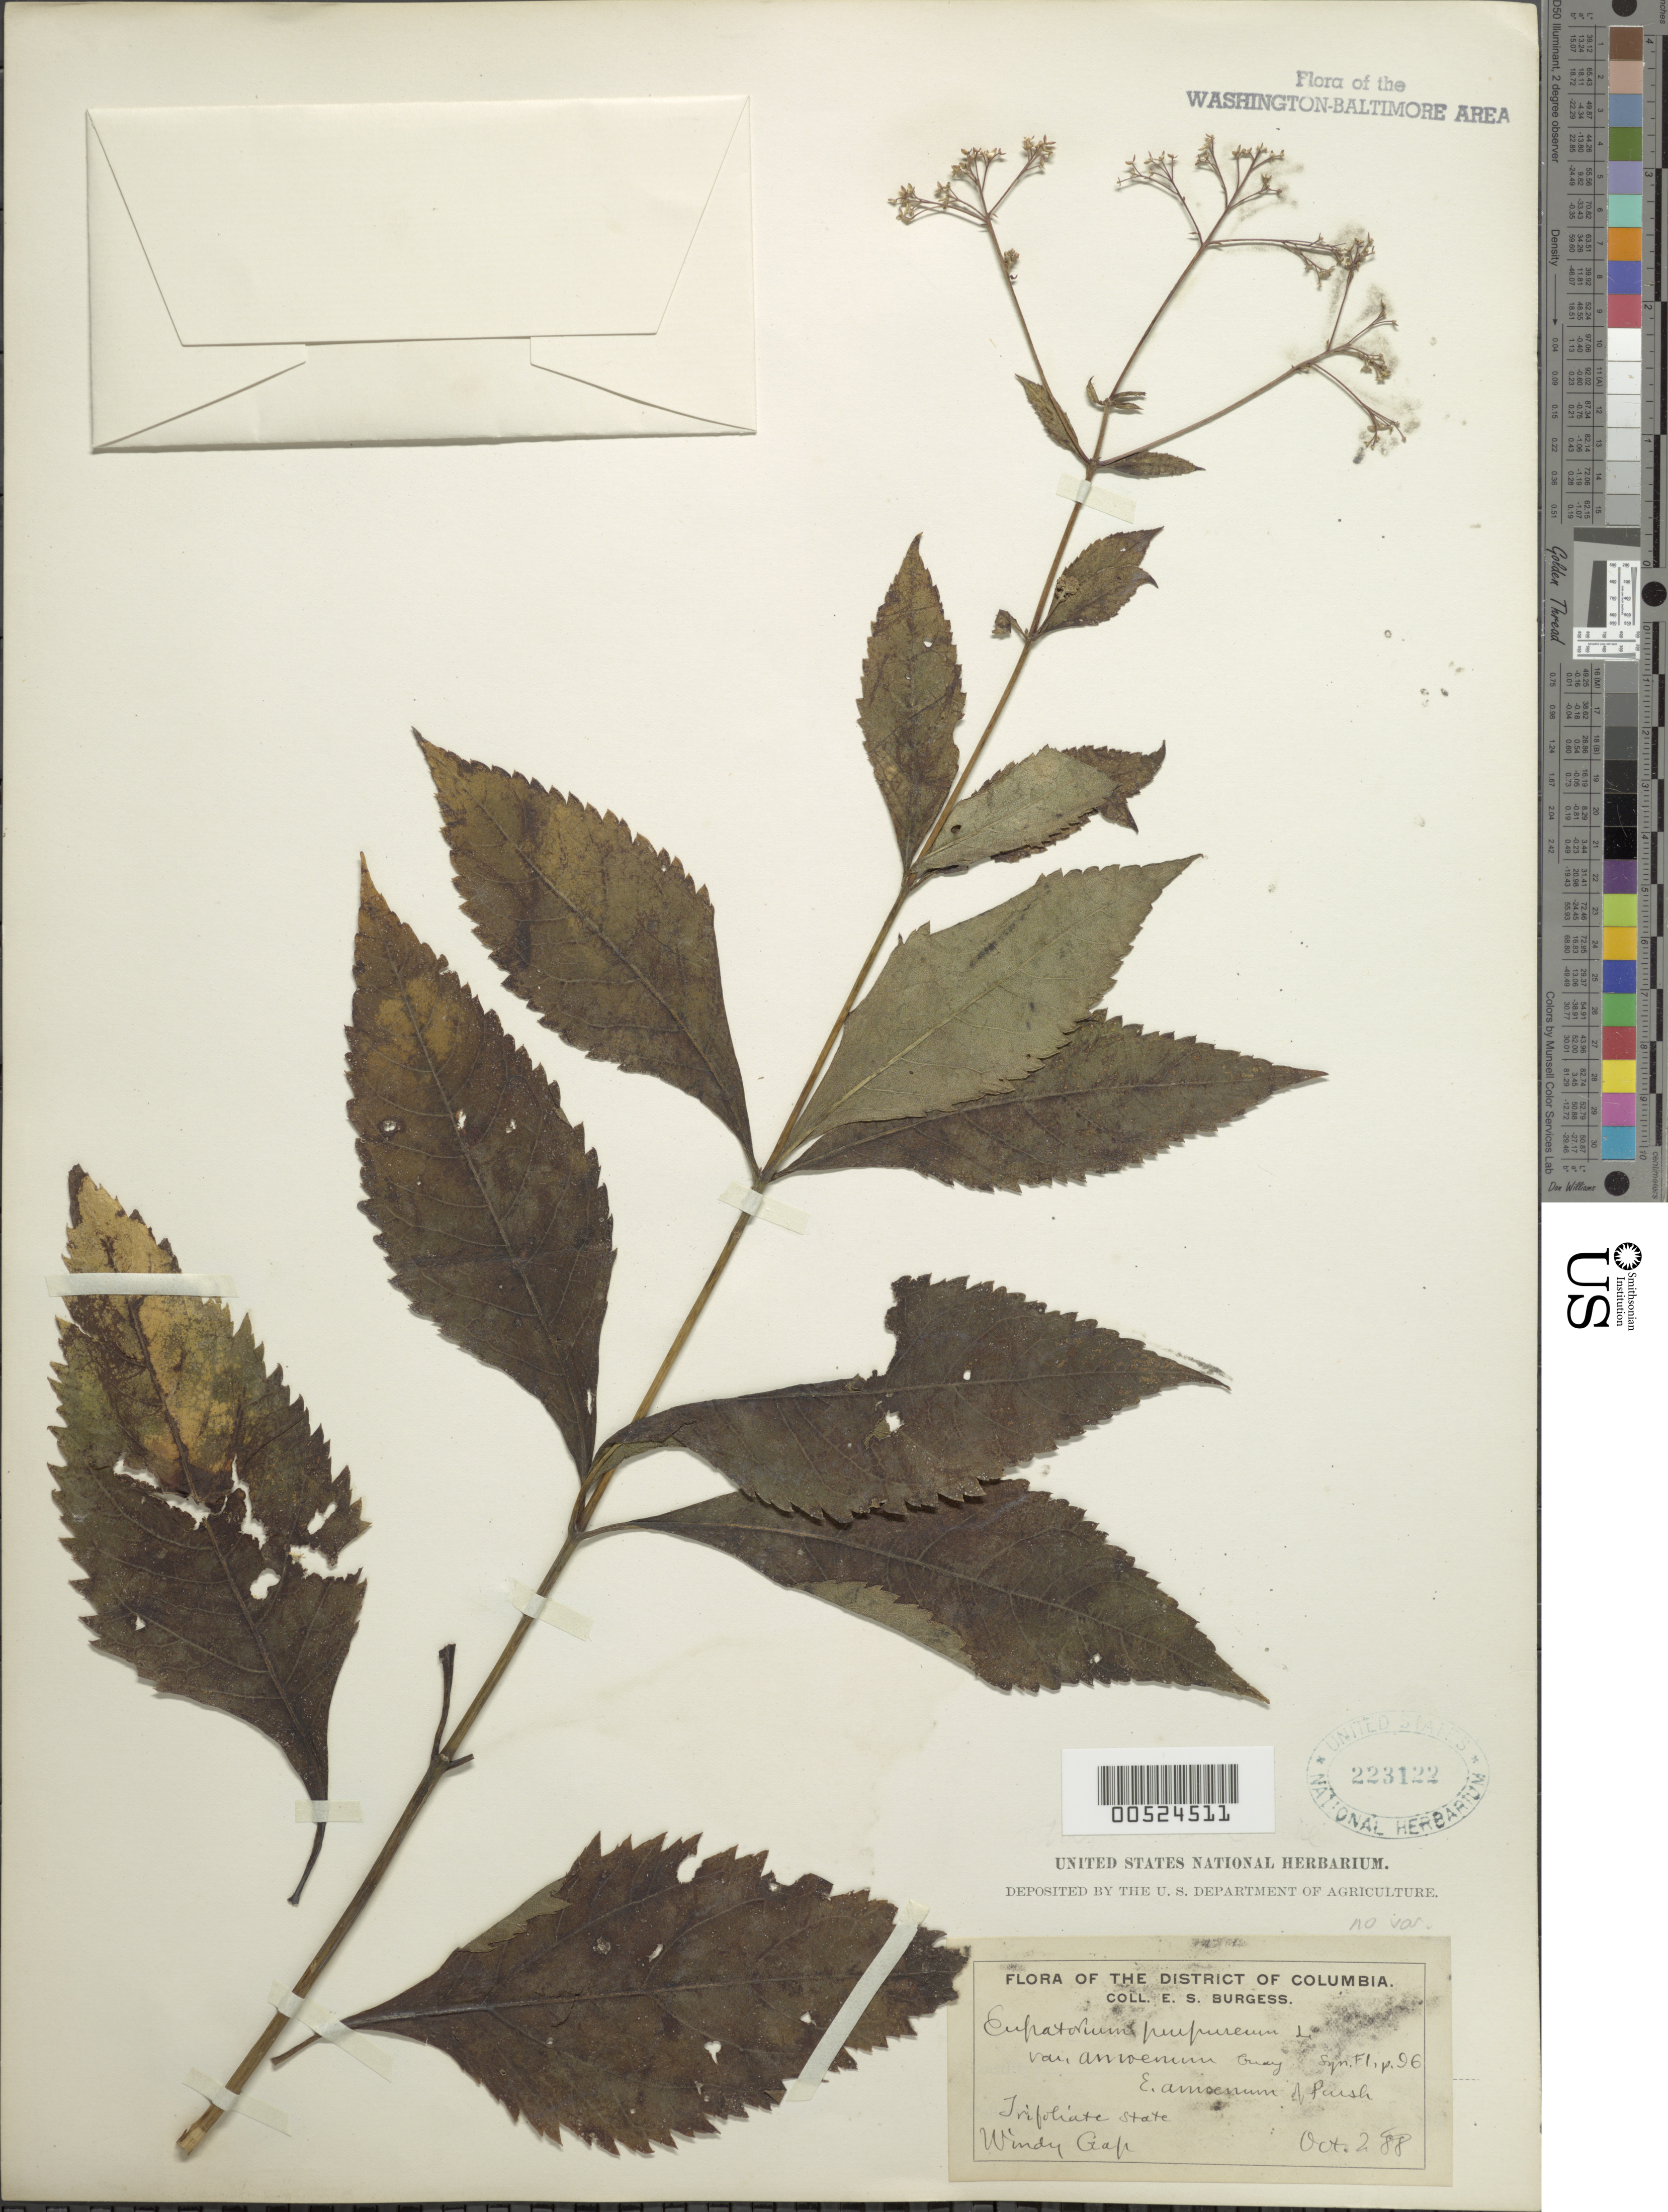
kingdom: Plantae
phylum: Tracheophyta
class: Magnoliopsida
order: Asterales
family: Asteraceae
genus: Eupatorium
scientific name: Eupatorium purpureum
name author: (L.) E.E. Lamont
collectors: E. Burgess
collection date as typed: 02 Oct 1888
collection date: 1888-10-02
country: United States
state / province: District of Columbia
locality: Windy Gap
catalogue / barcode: US 223122